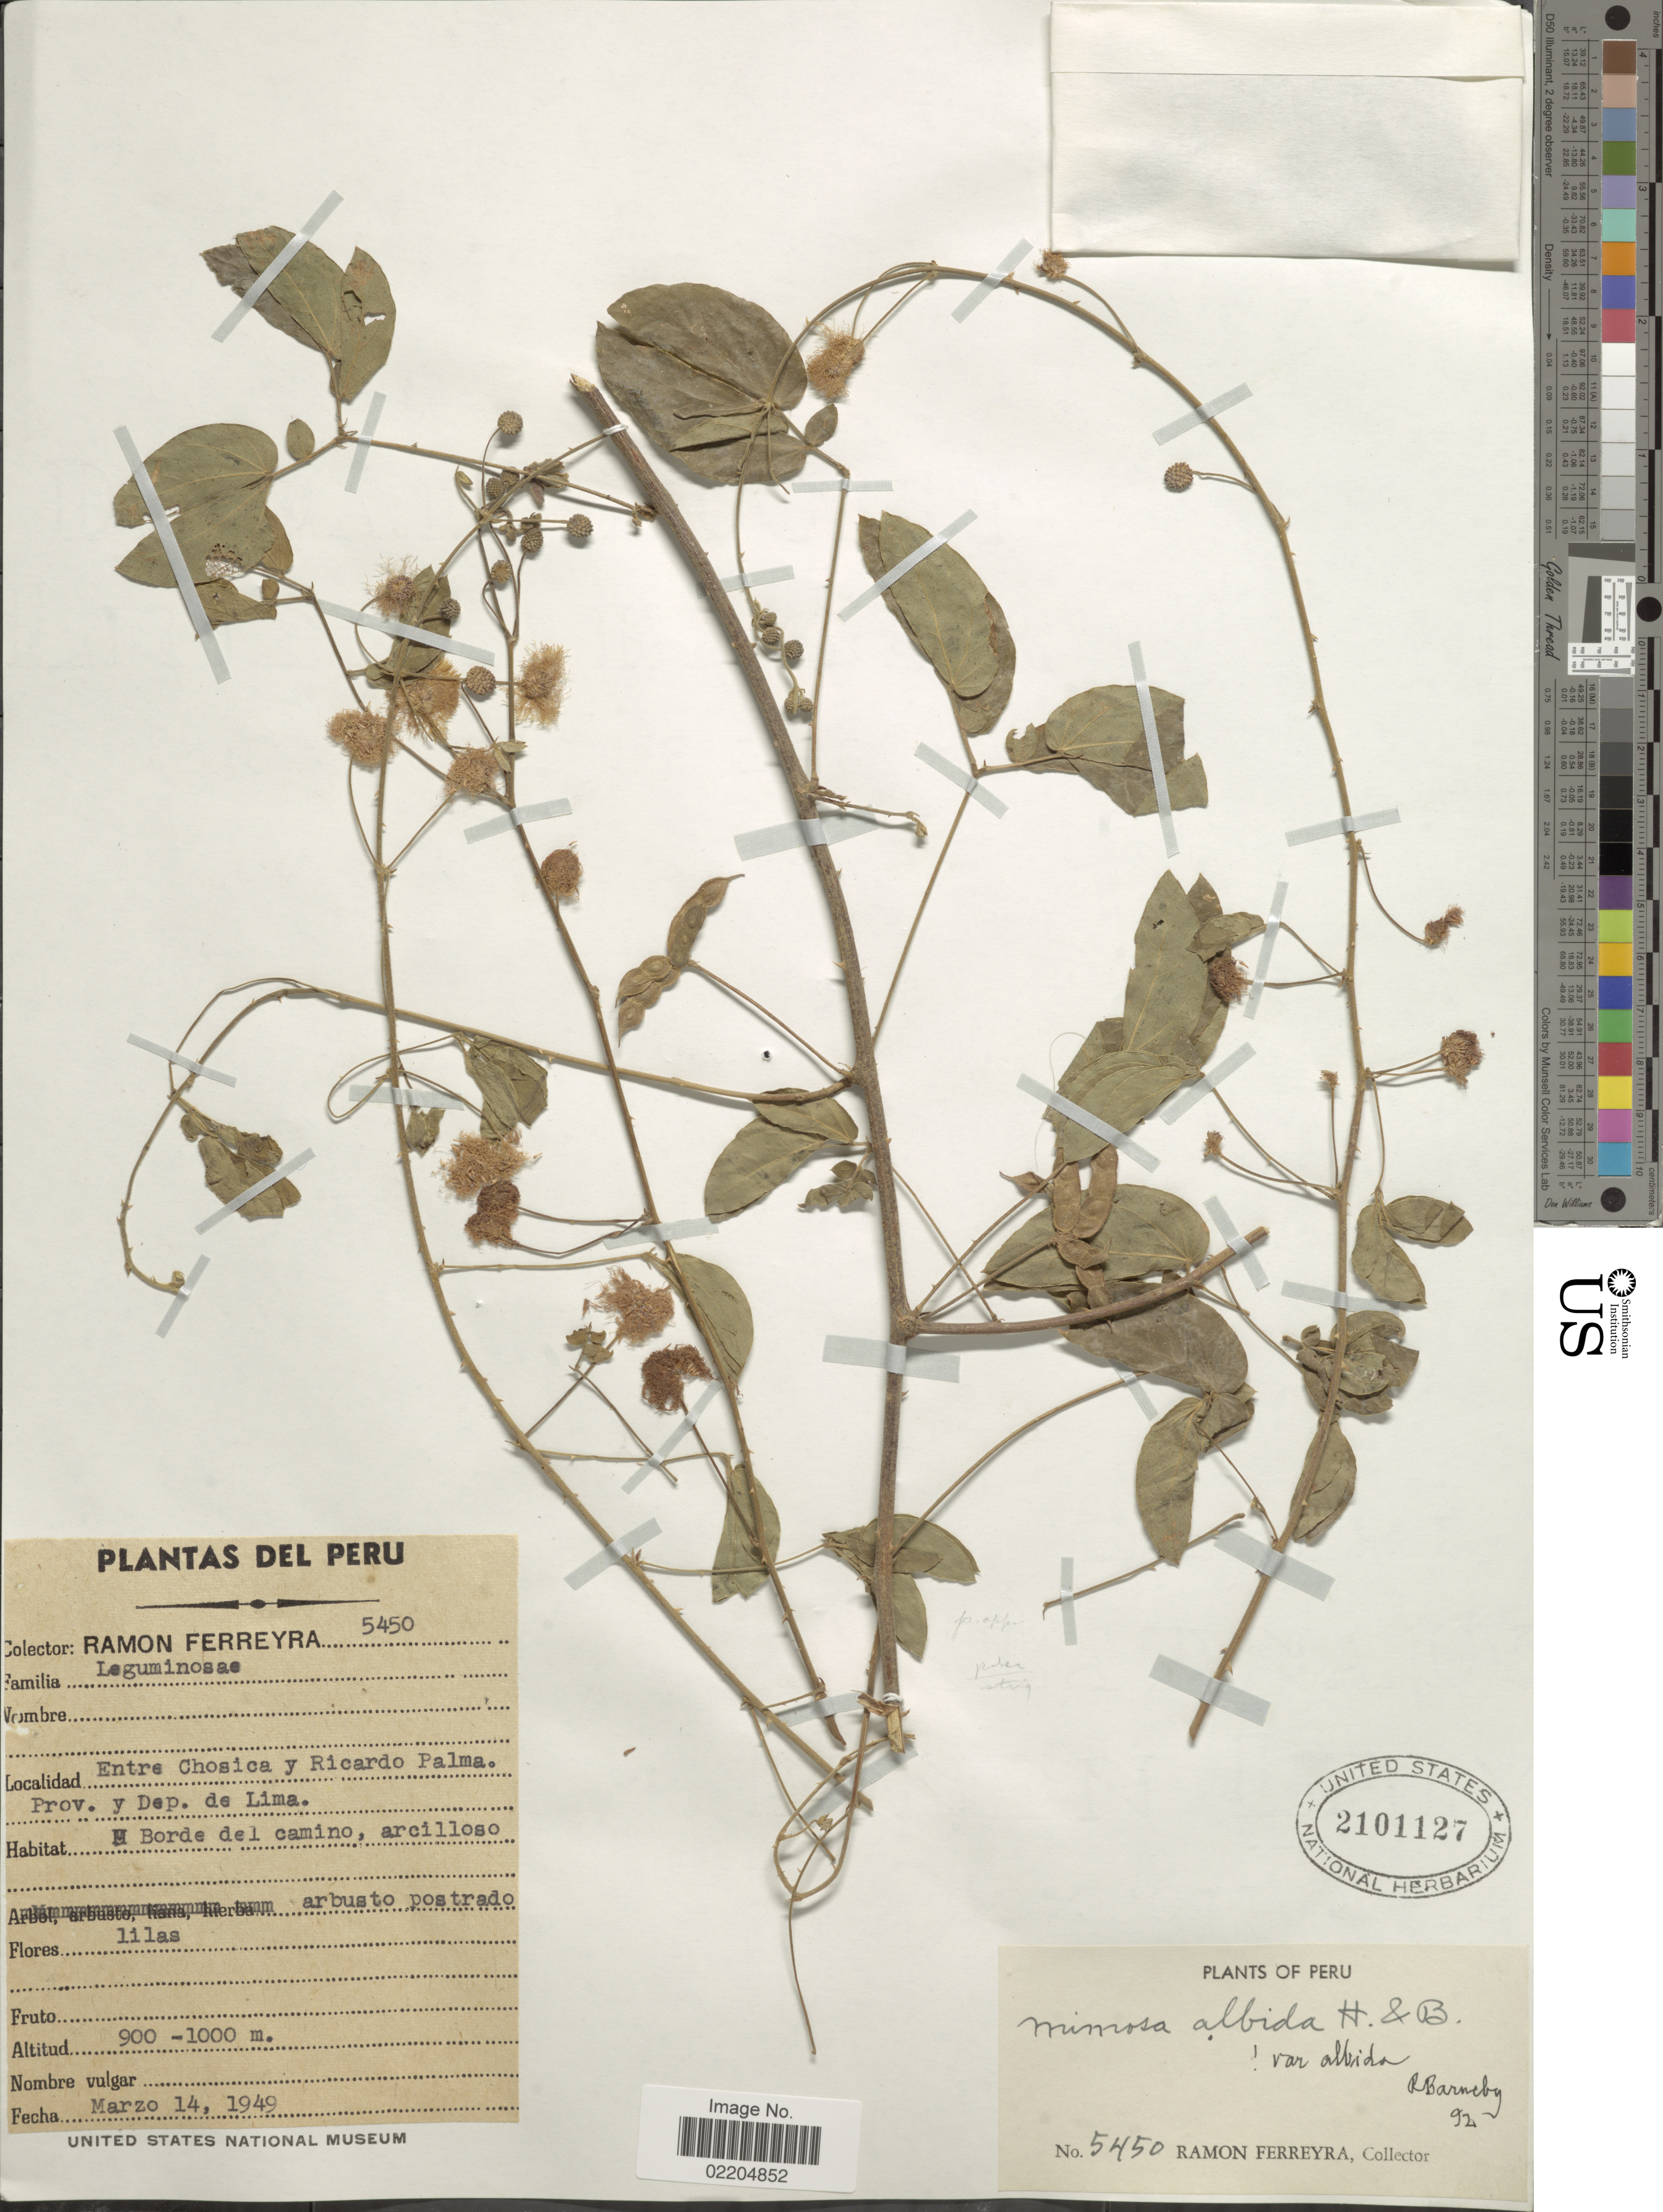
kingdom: Plantae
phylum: Tracheophyta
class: Magnoliopsida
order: Fabales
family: Fabaceae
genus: Mimosa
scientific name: Mimosa albida var. albida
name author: Humb. & Bonpl. ex Willd.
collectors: R. A. Ferreyra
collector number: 5450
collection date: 1949-03-14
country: Peru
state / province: Lima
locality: Entre Chosica y Ricardo Palma Prov. y Dep. de Lima.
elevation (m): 900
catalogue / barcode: US 2101127